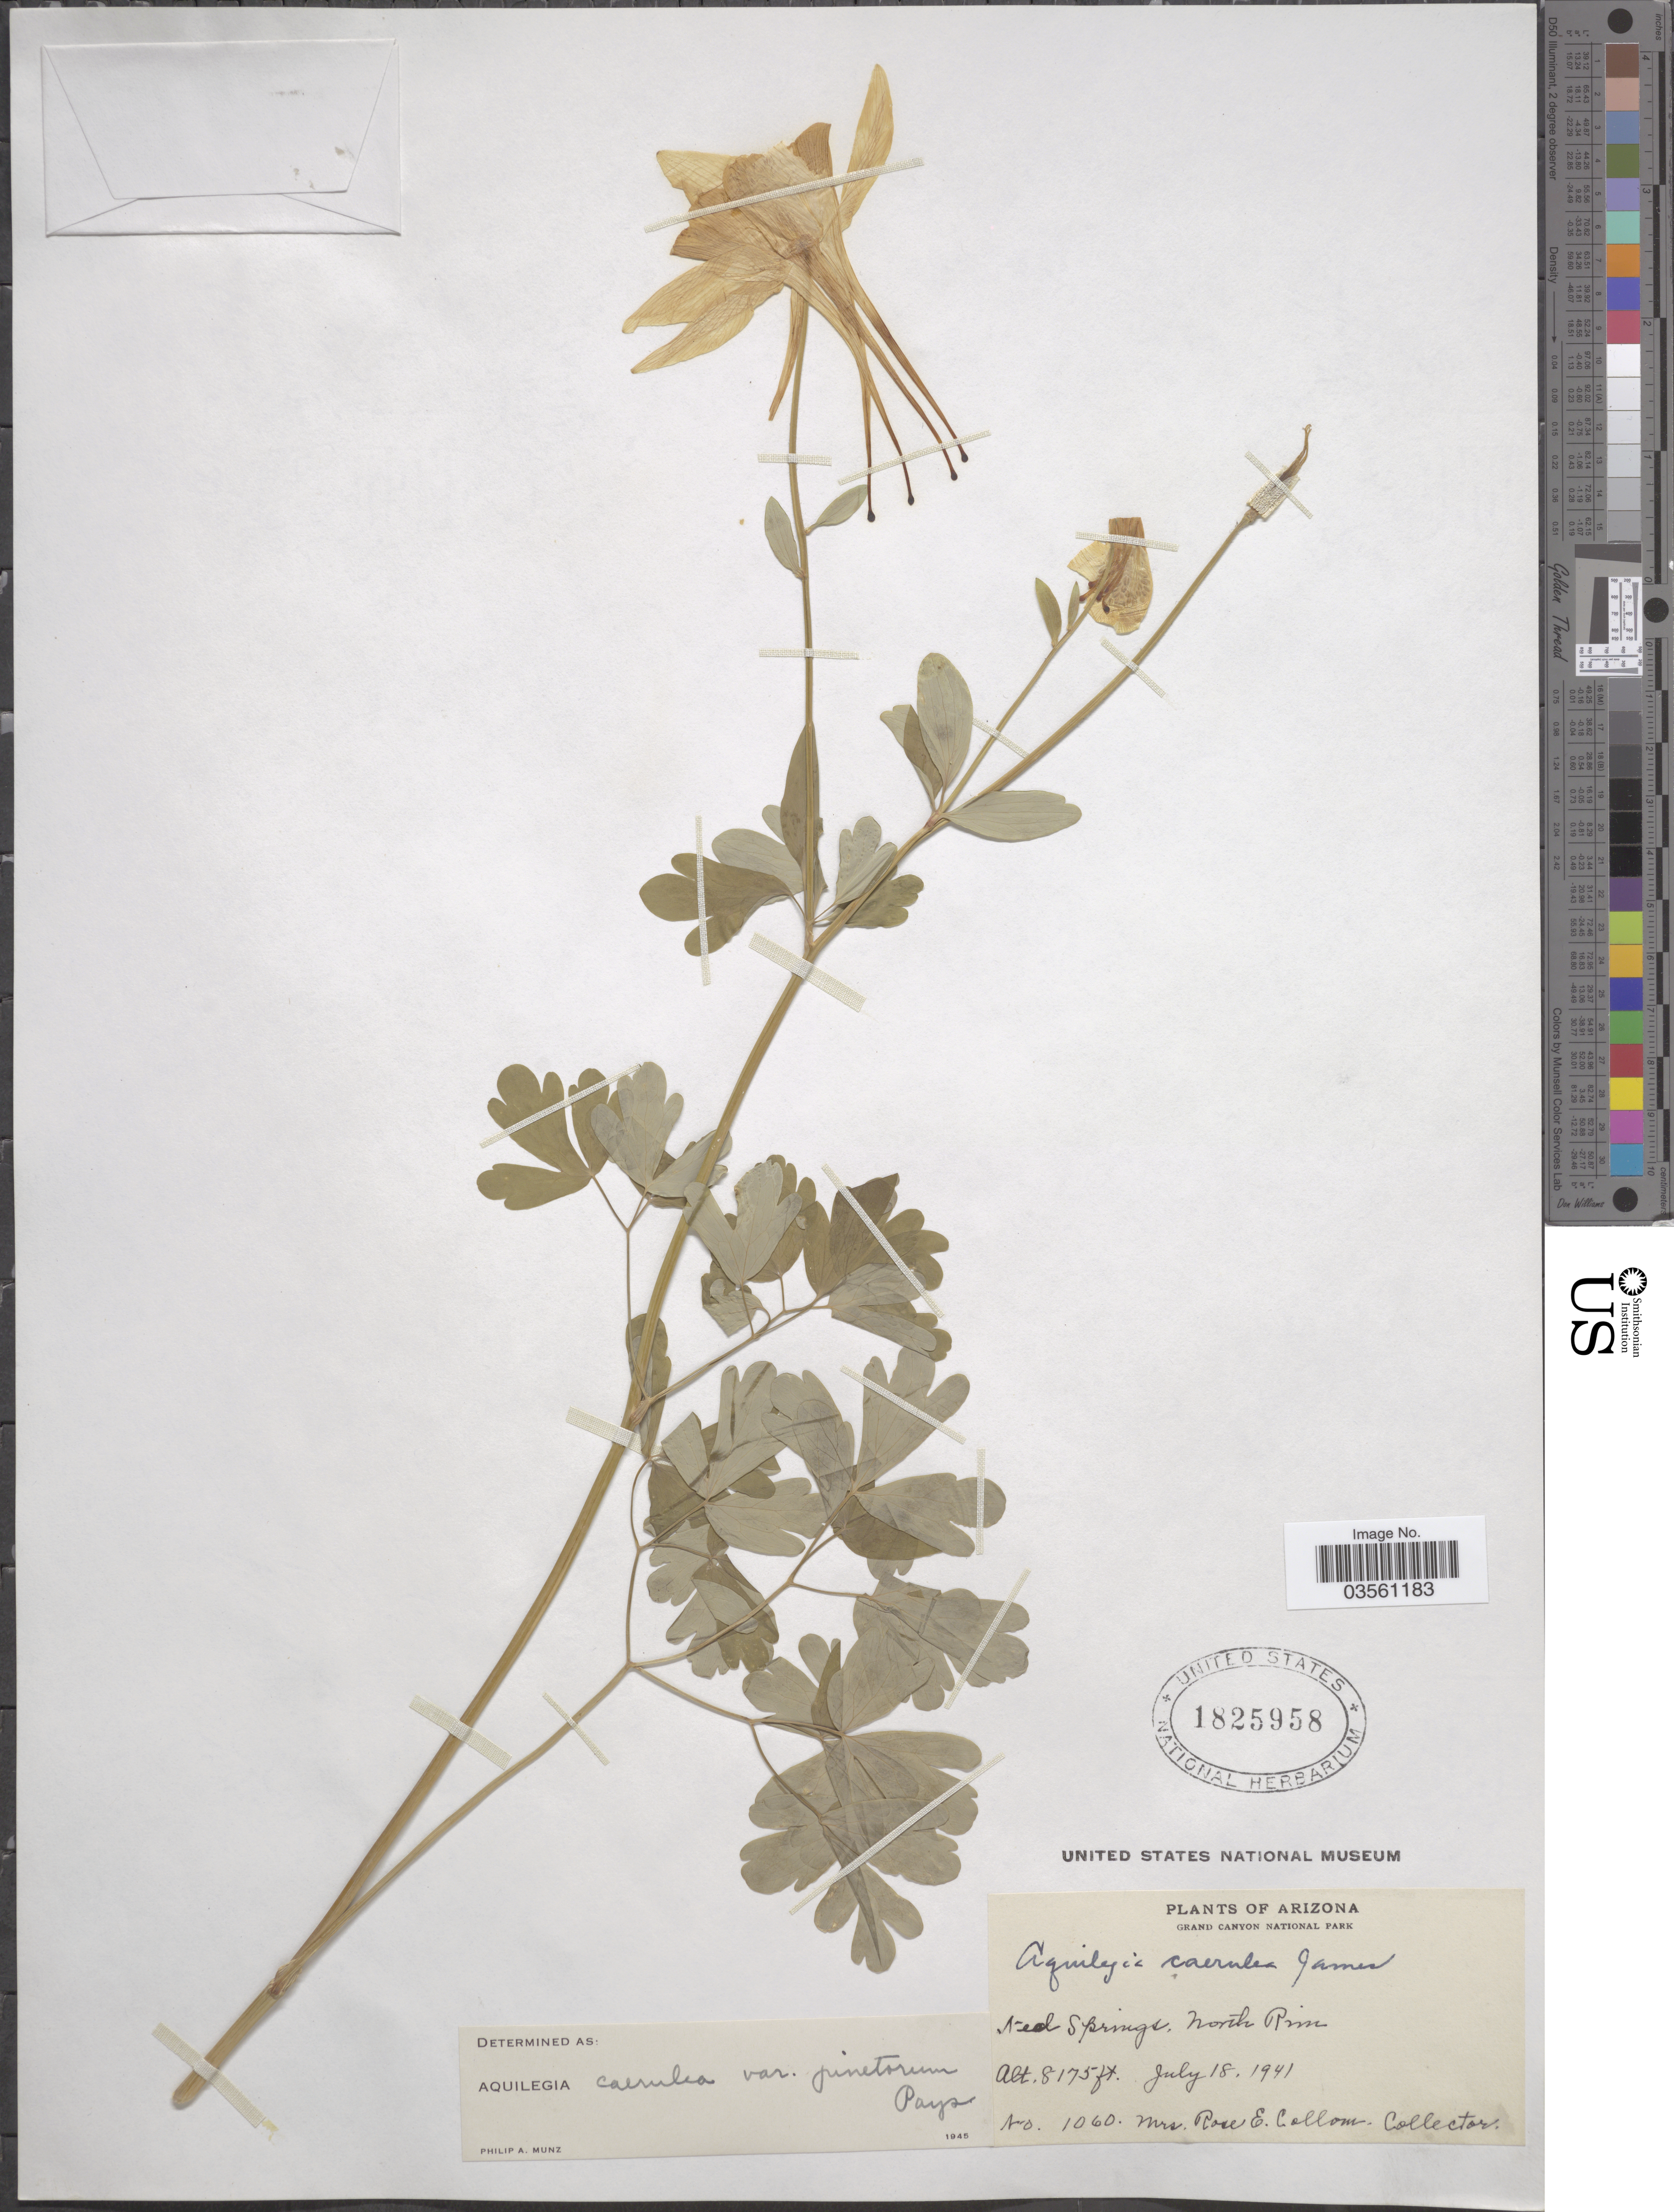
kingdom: Plantae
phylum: Tracheophyta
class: Magnoliopsida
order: Ranunculales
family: Ranunculaceae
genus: Aquilegia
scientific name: Aquilegia coerulea var. pinetorum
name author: E. James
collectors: R. E. Collom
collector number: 1060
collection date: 1941-07-18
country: United States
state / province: Arizona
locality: Grand Canyon National Park. Red Springs, North Rim.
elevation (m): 2492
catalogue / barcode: US 1825958